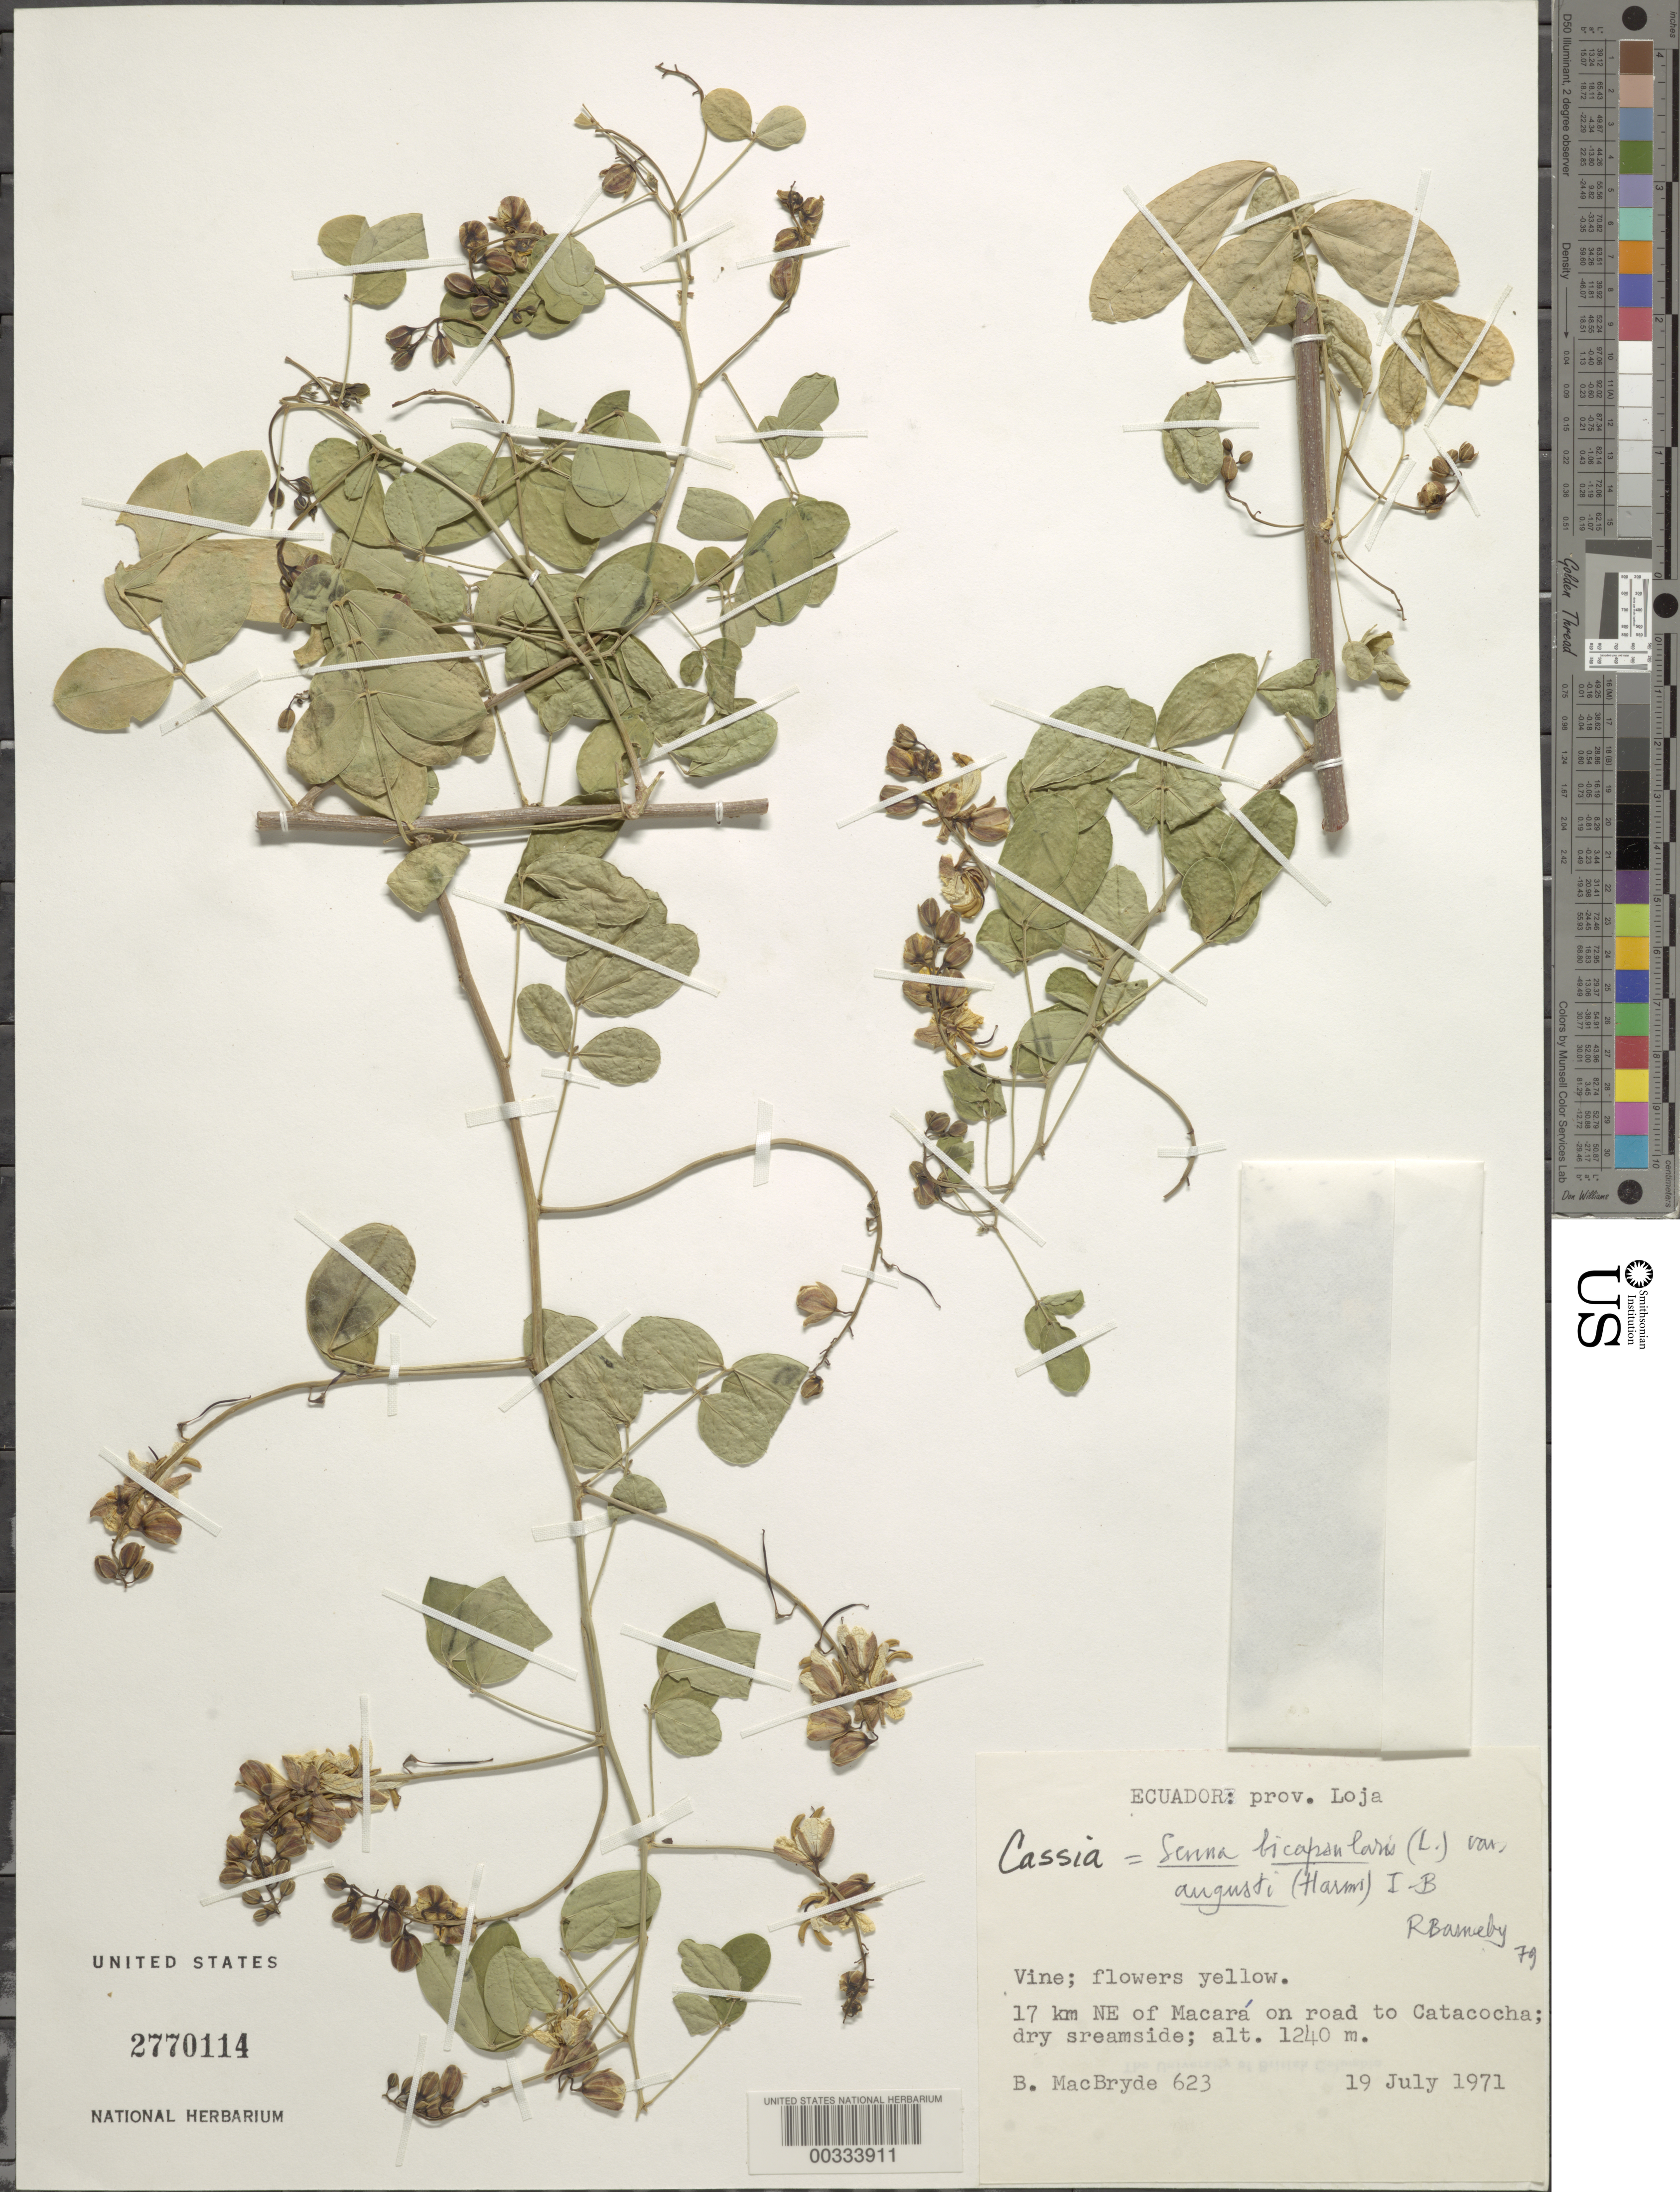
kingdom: Plantae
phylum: Tracheophyta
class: Magnoliopsida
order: Fabales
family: Fabaceae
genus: Senna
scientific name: Senna bicapsularis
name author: (L.) Roxb.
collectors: B. MacBryde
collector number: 623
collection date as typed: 19 Jul 1971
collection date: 1971-07-19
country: Ecuador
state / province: Loja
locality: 17 km NE of Macara on road to Catacocha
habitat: Dry streamside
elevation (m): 1240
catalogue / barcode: US 2770114